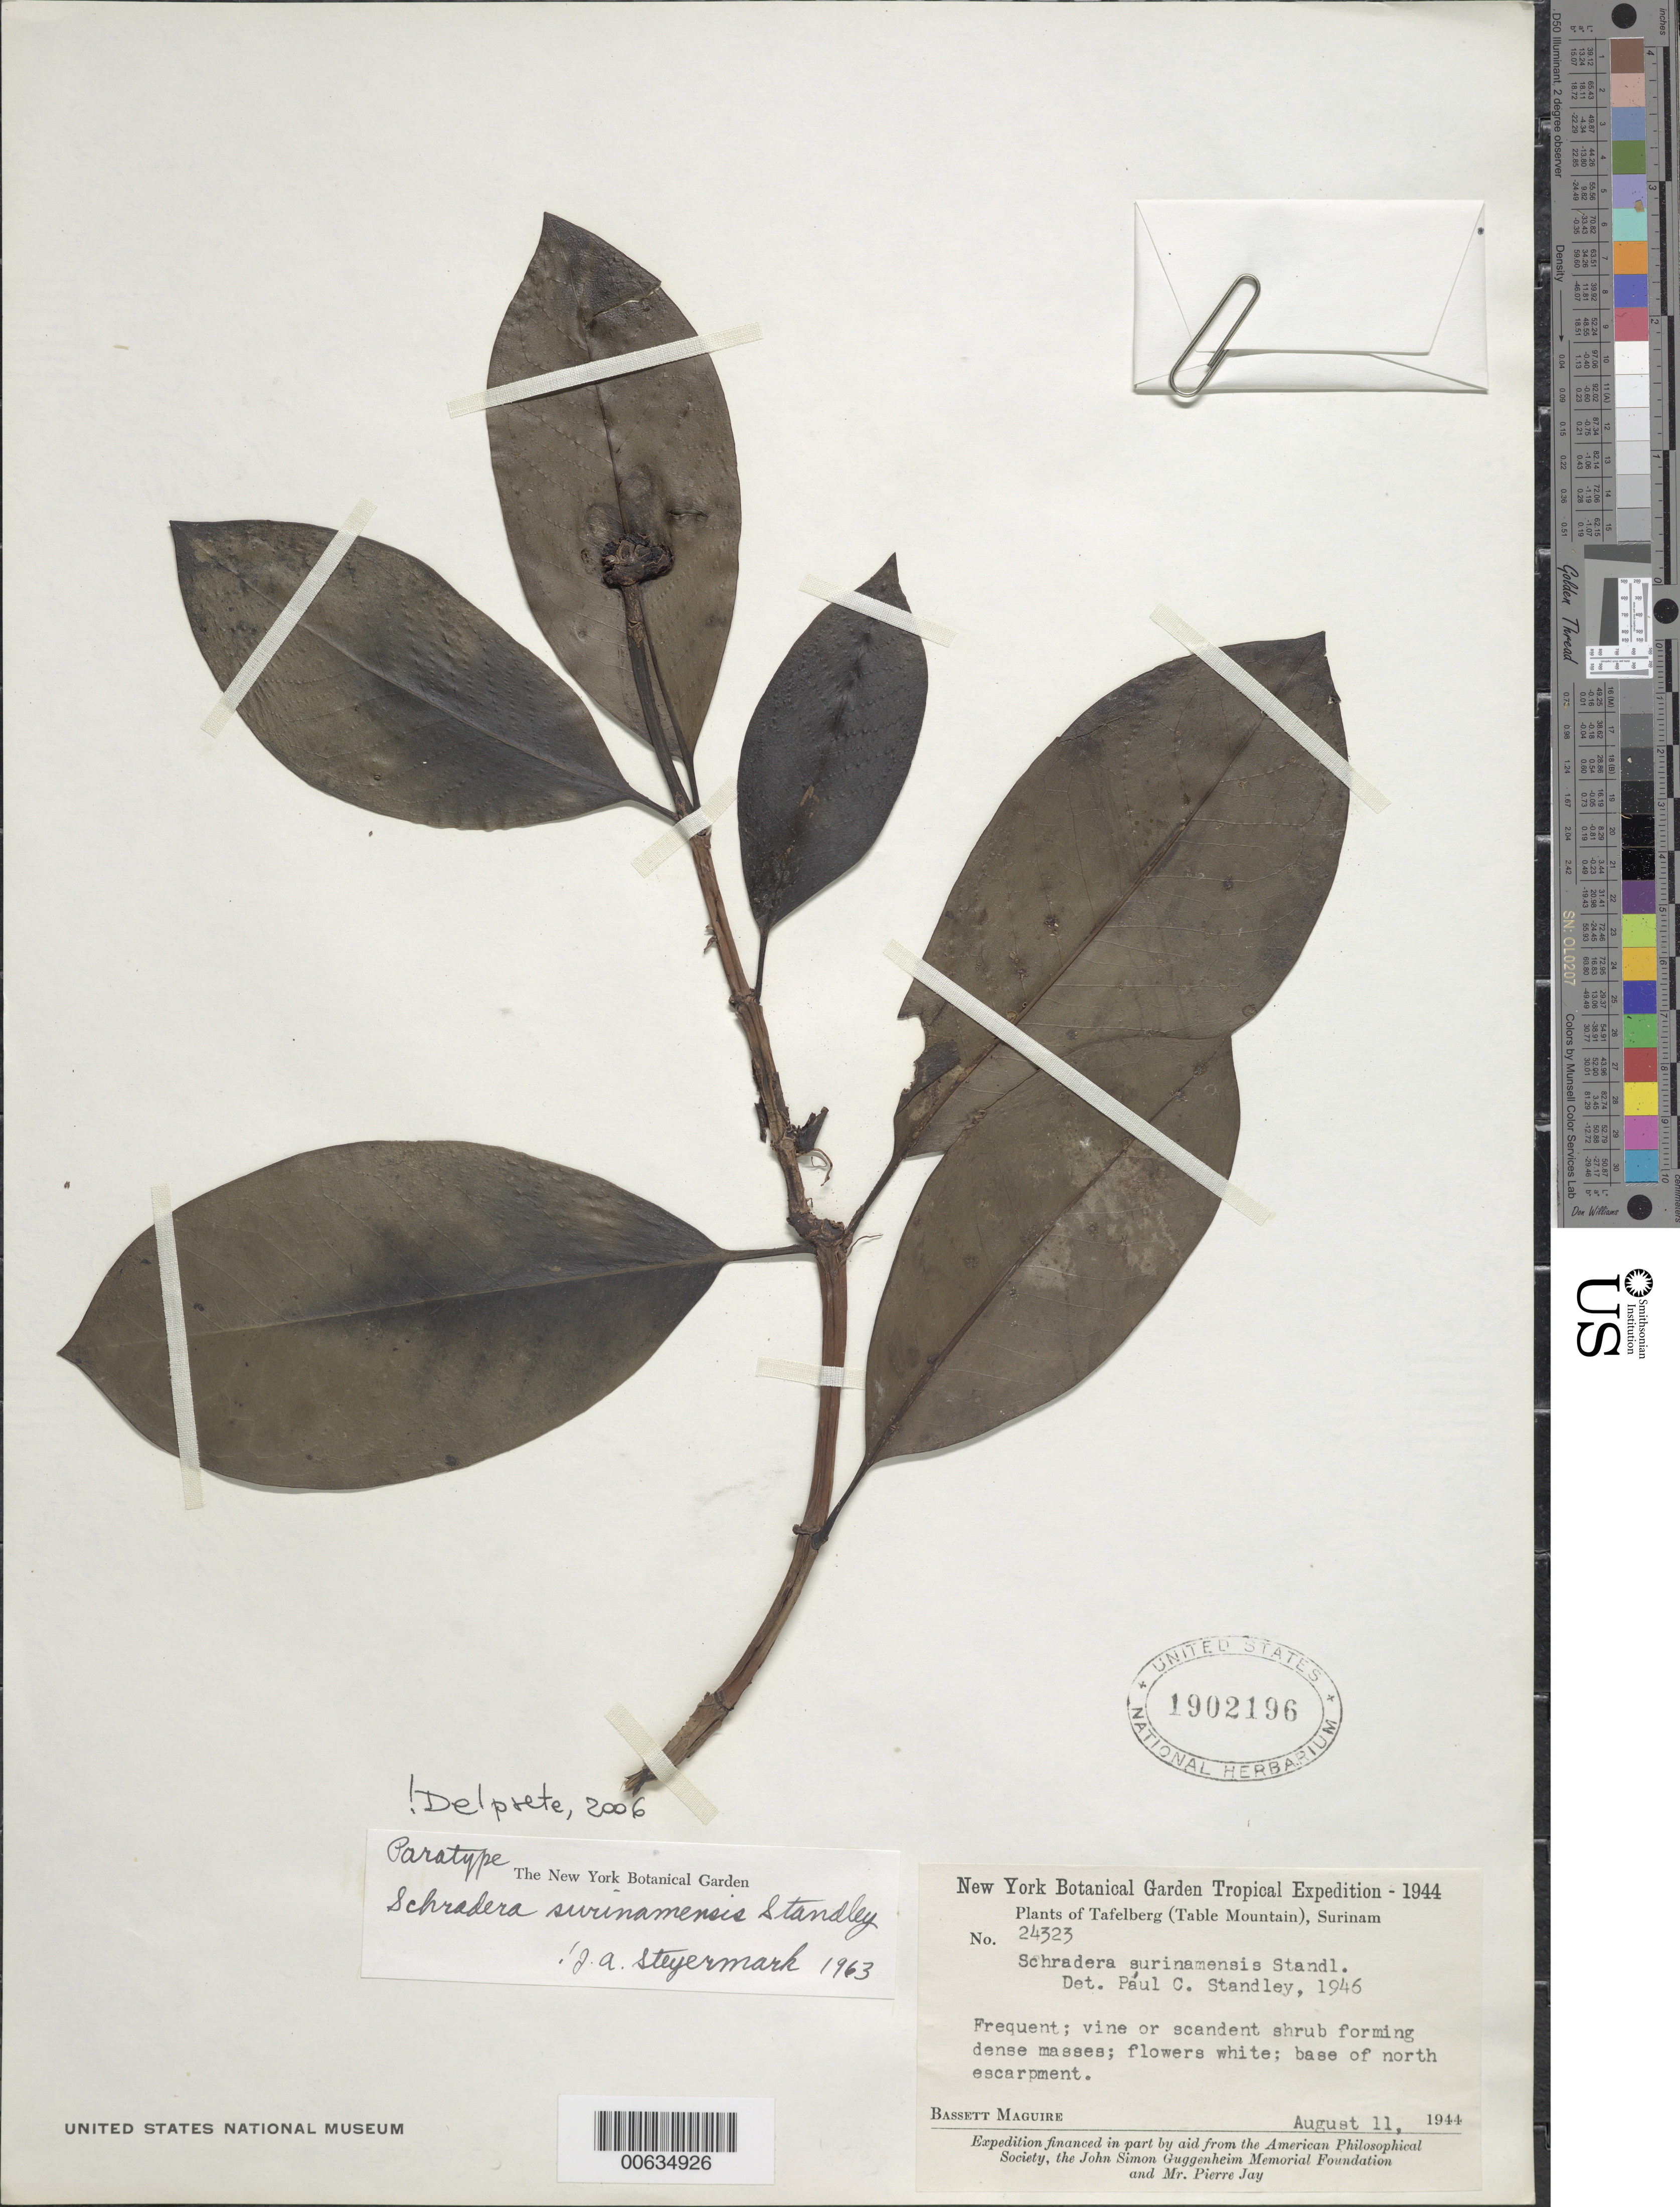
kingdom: Plantae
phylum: Tracheophyta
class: Magnoliopsida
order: Gentianales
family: Rubiaceae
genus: Schradera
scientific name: Schradera surinamensis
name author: Standl.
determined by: Delprete, P. G., Herb. de Guyane Cay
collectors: B. Maguire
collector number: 24323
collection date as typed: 11-Aug-44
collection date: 1944-08-11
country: Suriname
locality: Tafelberg (Table Mountain), north escarpment base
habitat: Base of north escarpment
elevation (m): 390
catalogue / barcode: US 1902196